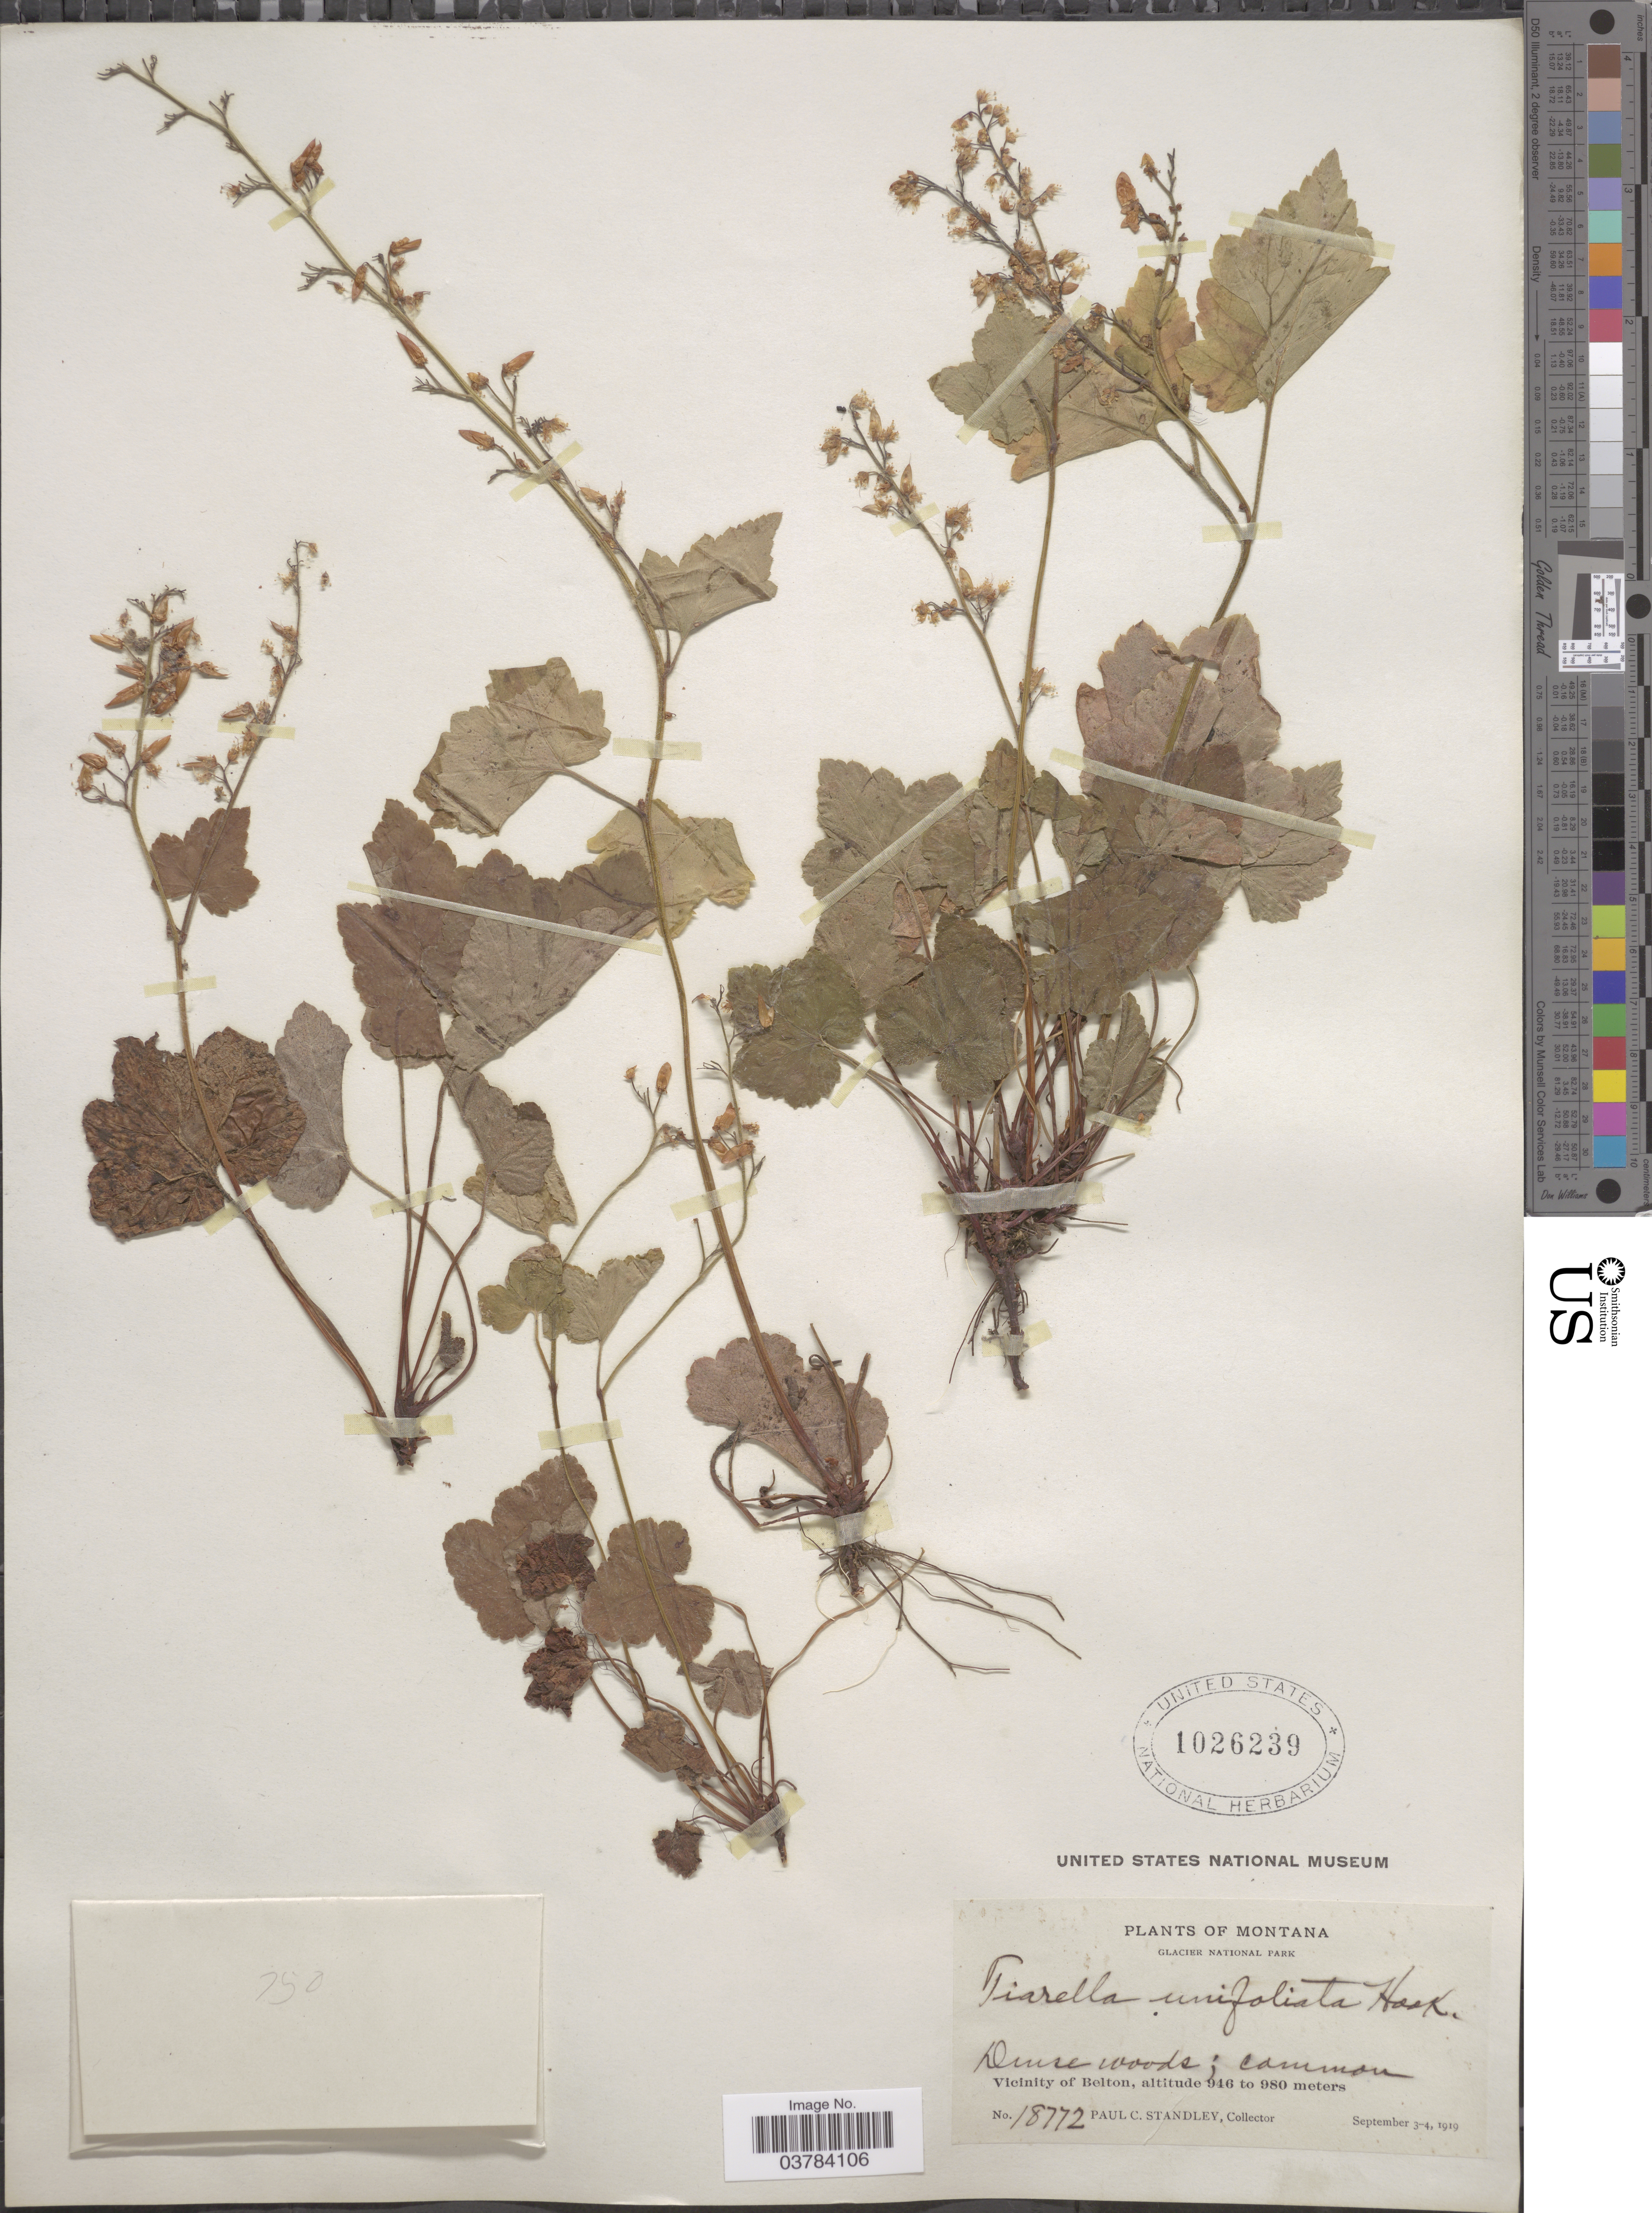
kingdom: Plantae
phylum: Tracheophyta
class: Magnoliopsida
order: Saxifragales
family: Saxifragaceae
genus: Tiarella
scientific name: Tiarella unifoliata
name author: Hook.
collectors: P. C. Standley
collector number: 18772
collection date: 1919-09-03/1919-09-04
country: United States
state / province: Montana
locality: Glacier National Park. Vicinity of Belton.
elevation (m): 946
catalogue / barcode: US 1026239